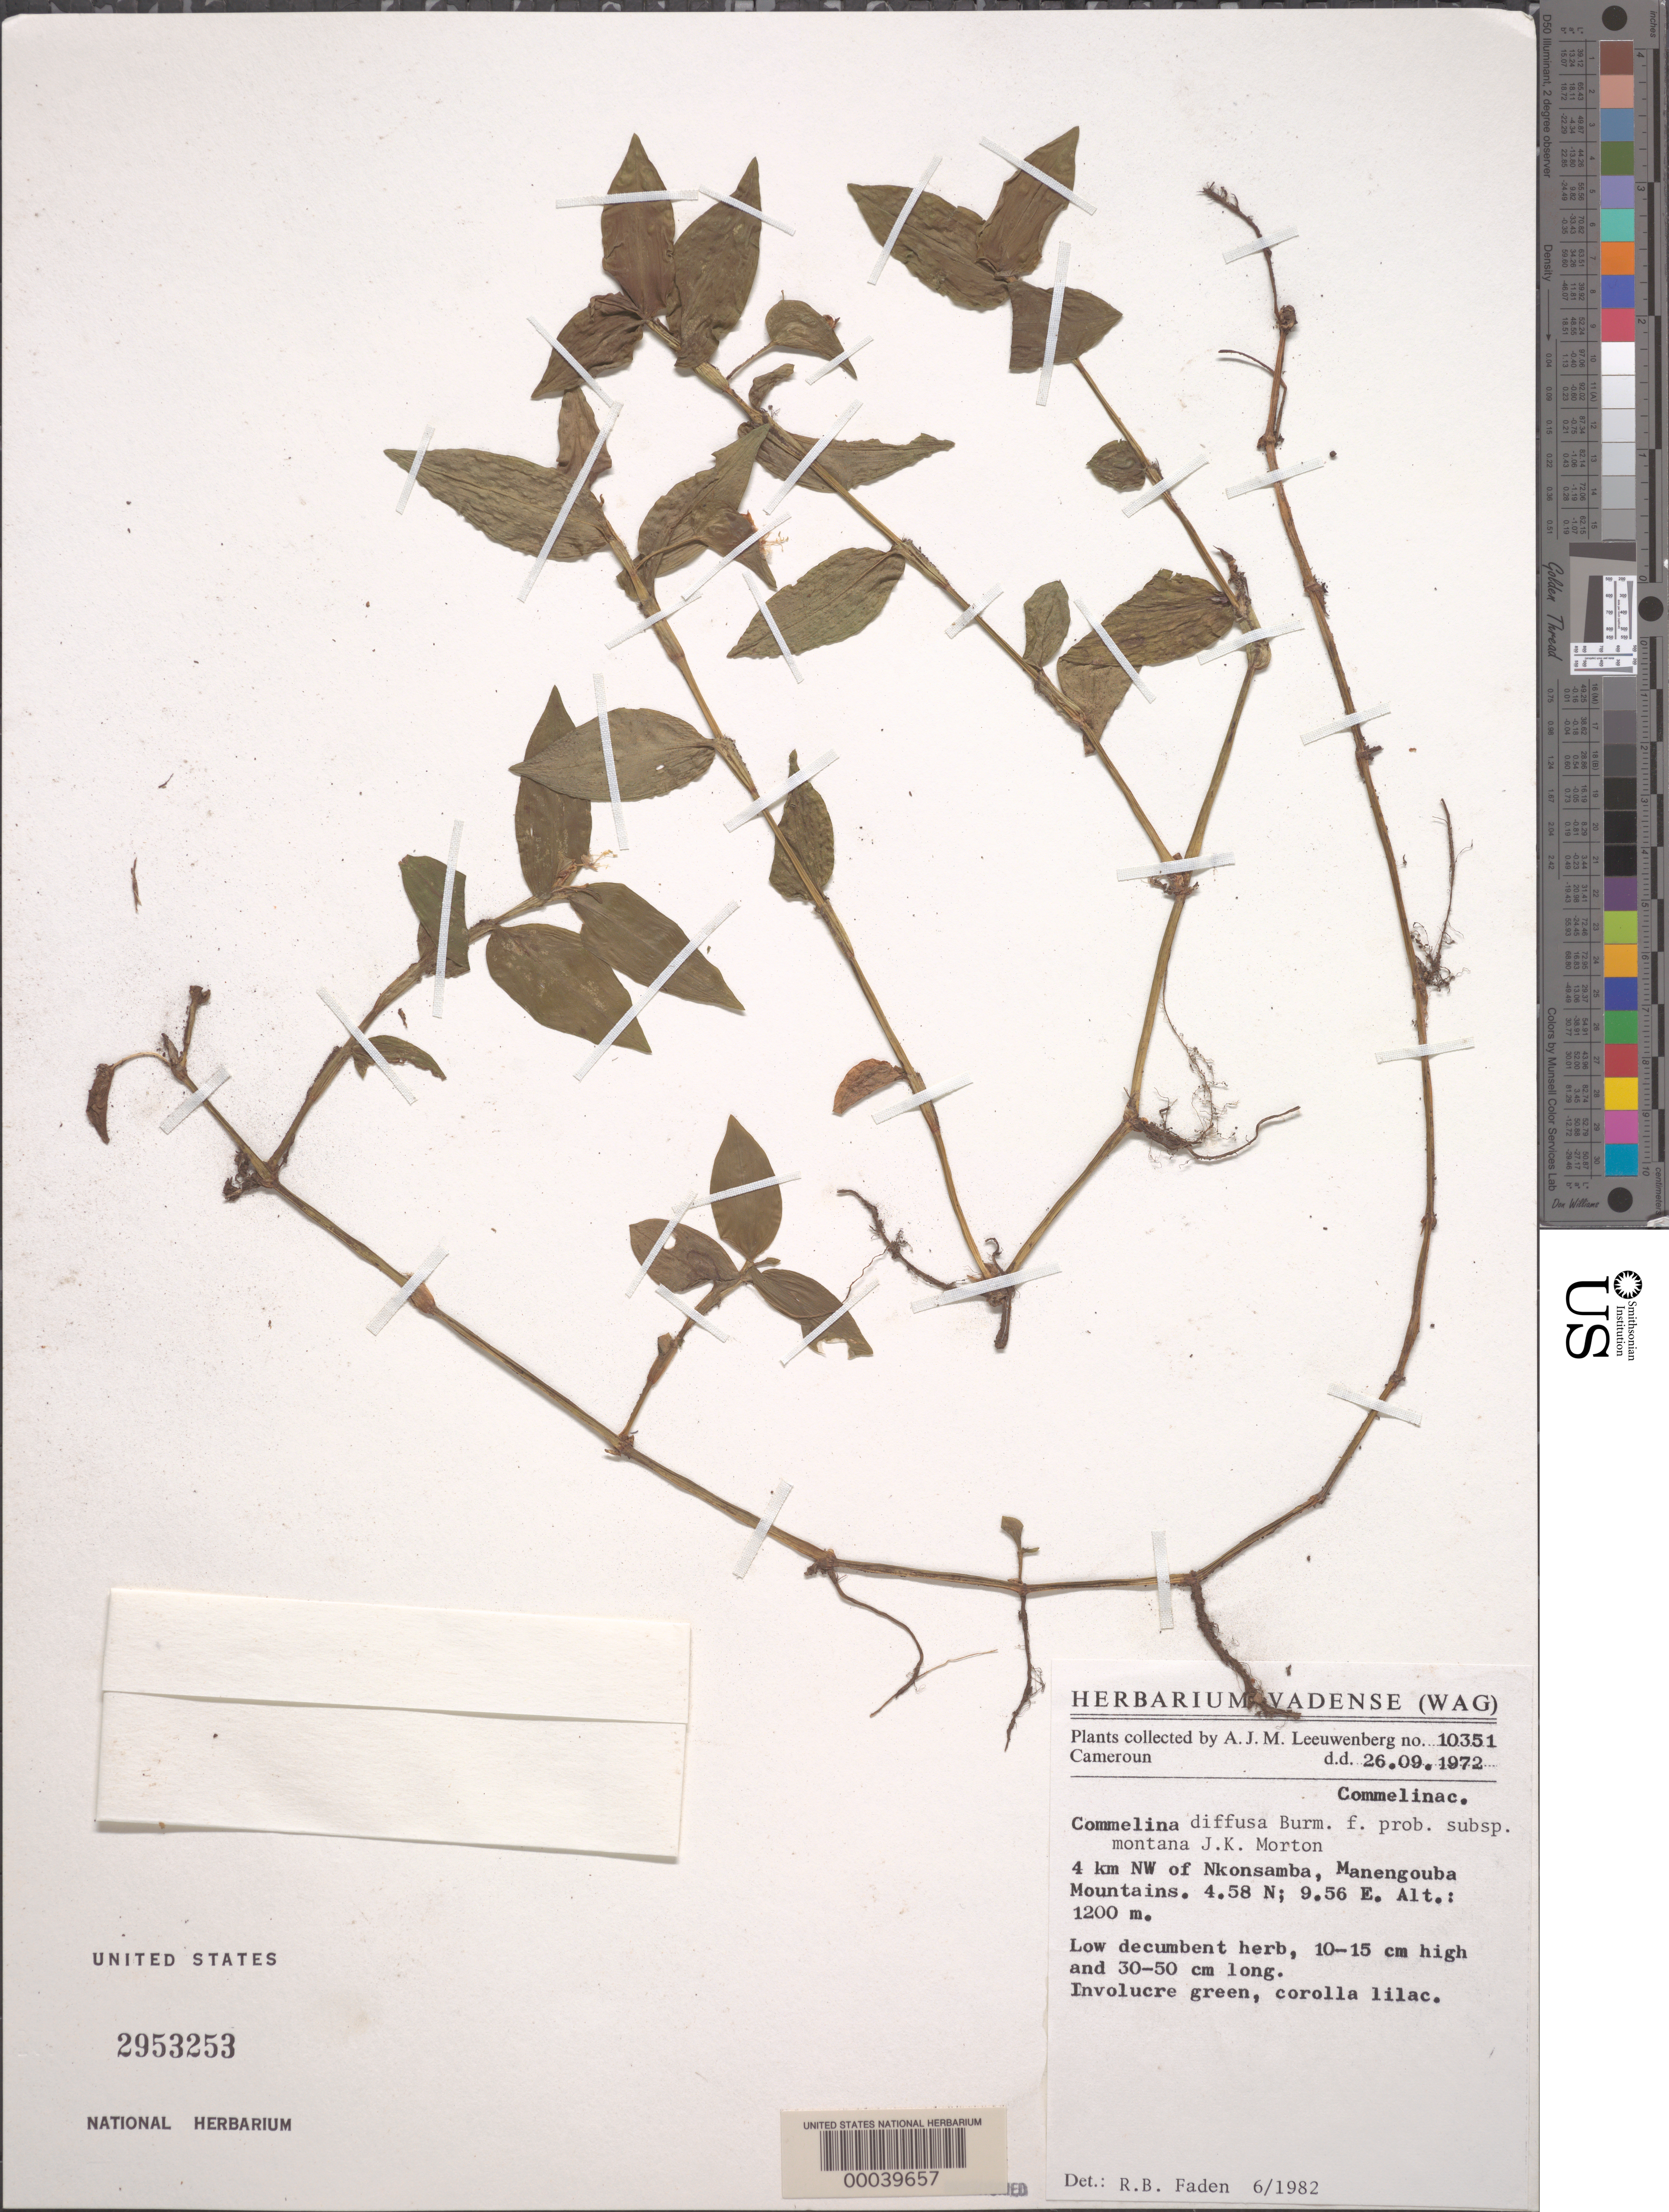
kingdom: Plantae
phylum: Tracheophyta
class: Liliopsida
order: Commelinales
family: Commelinaceae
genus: Commelina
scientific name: Commelina diffusa subsp. montana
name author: J.K. Morton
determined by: Faden, Robert B., (US), Smithsonian Institution - National Museum of Natural History (UNITED STATES)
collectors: A. J. M. Leeuwenberg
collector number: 10351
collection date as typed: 26 Sep 1972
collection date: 1972-09-26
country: Cameroon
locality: Manengouba, nw of nkonsamba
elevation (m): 1200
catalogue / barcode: US 2953253